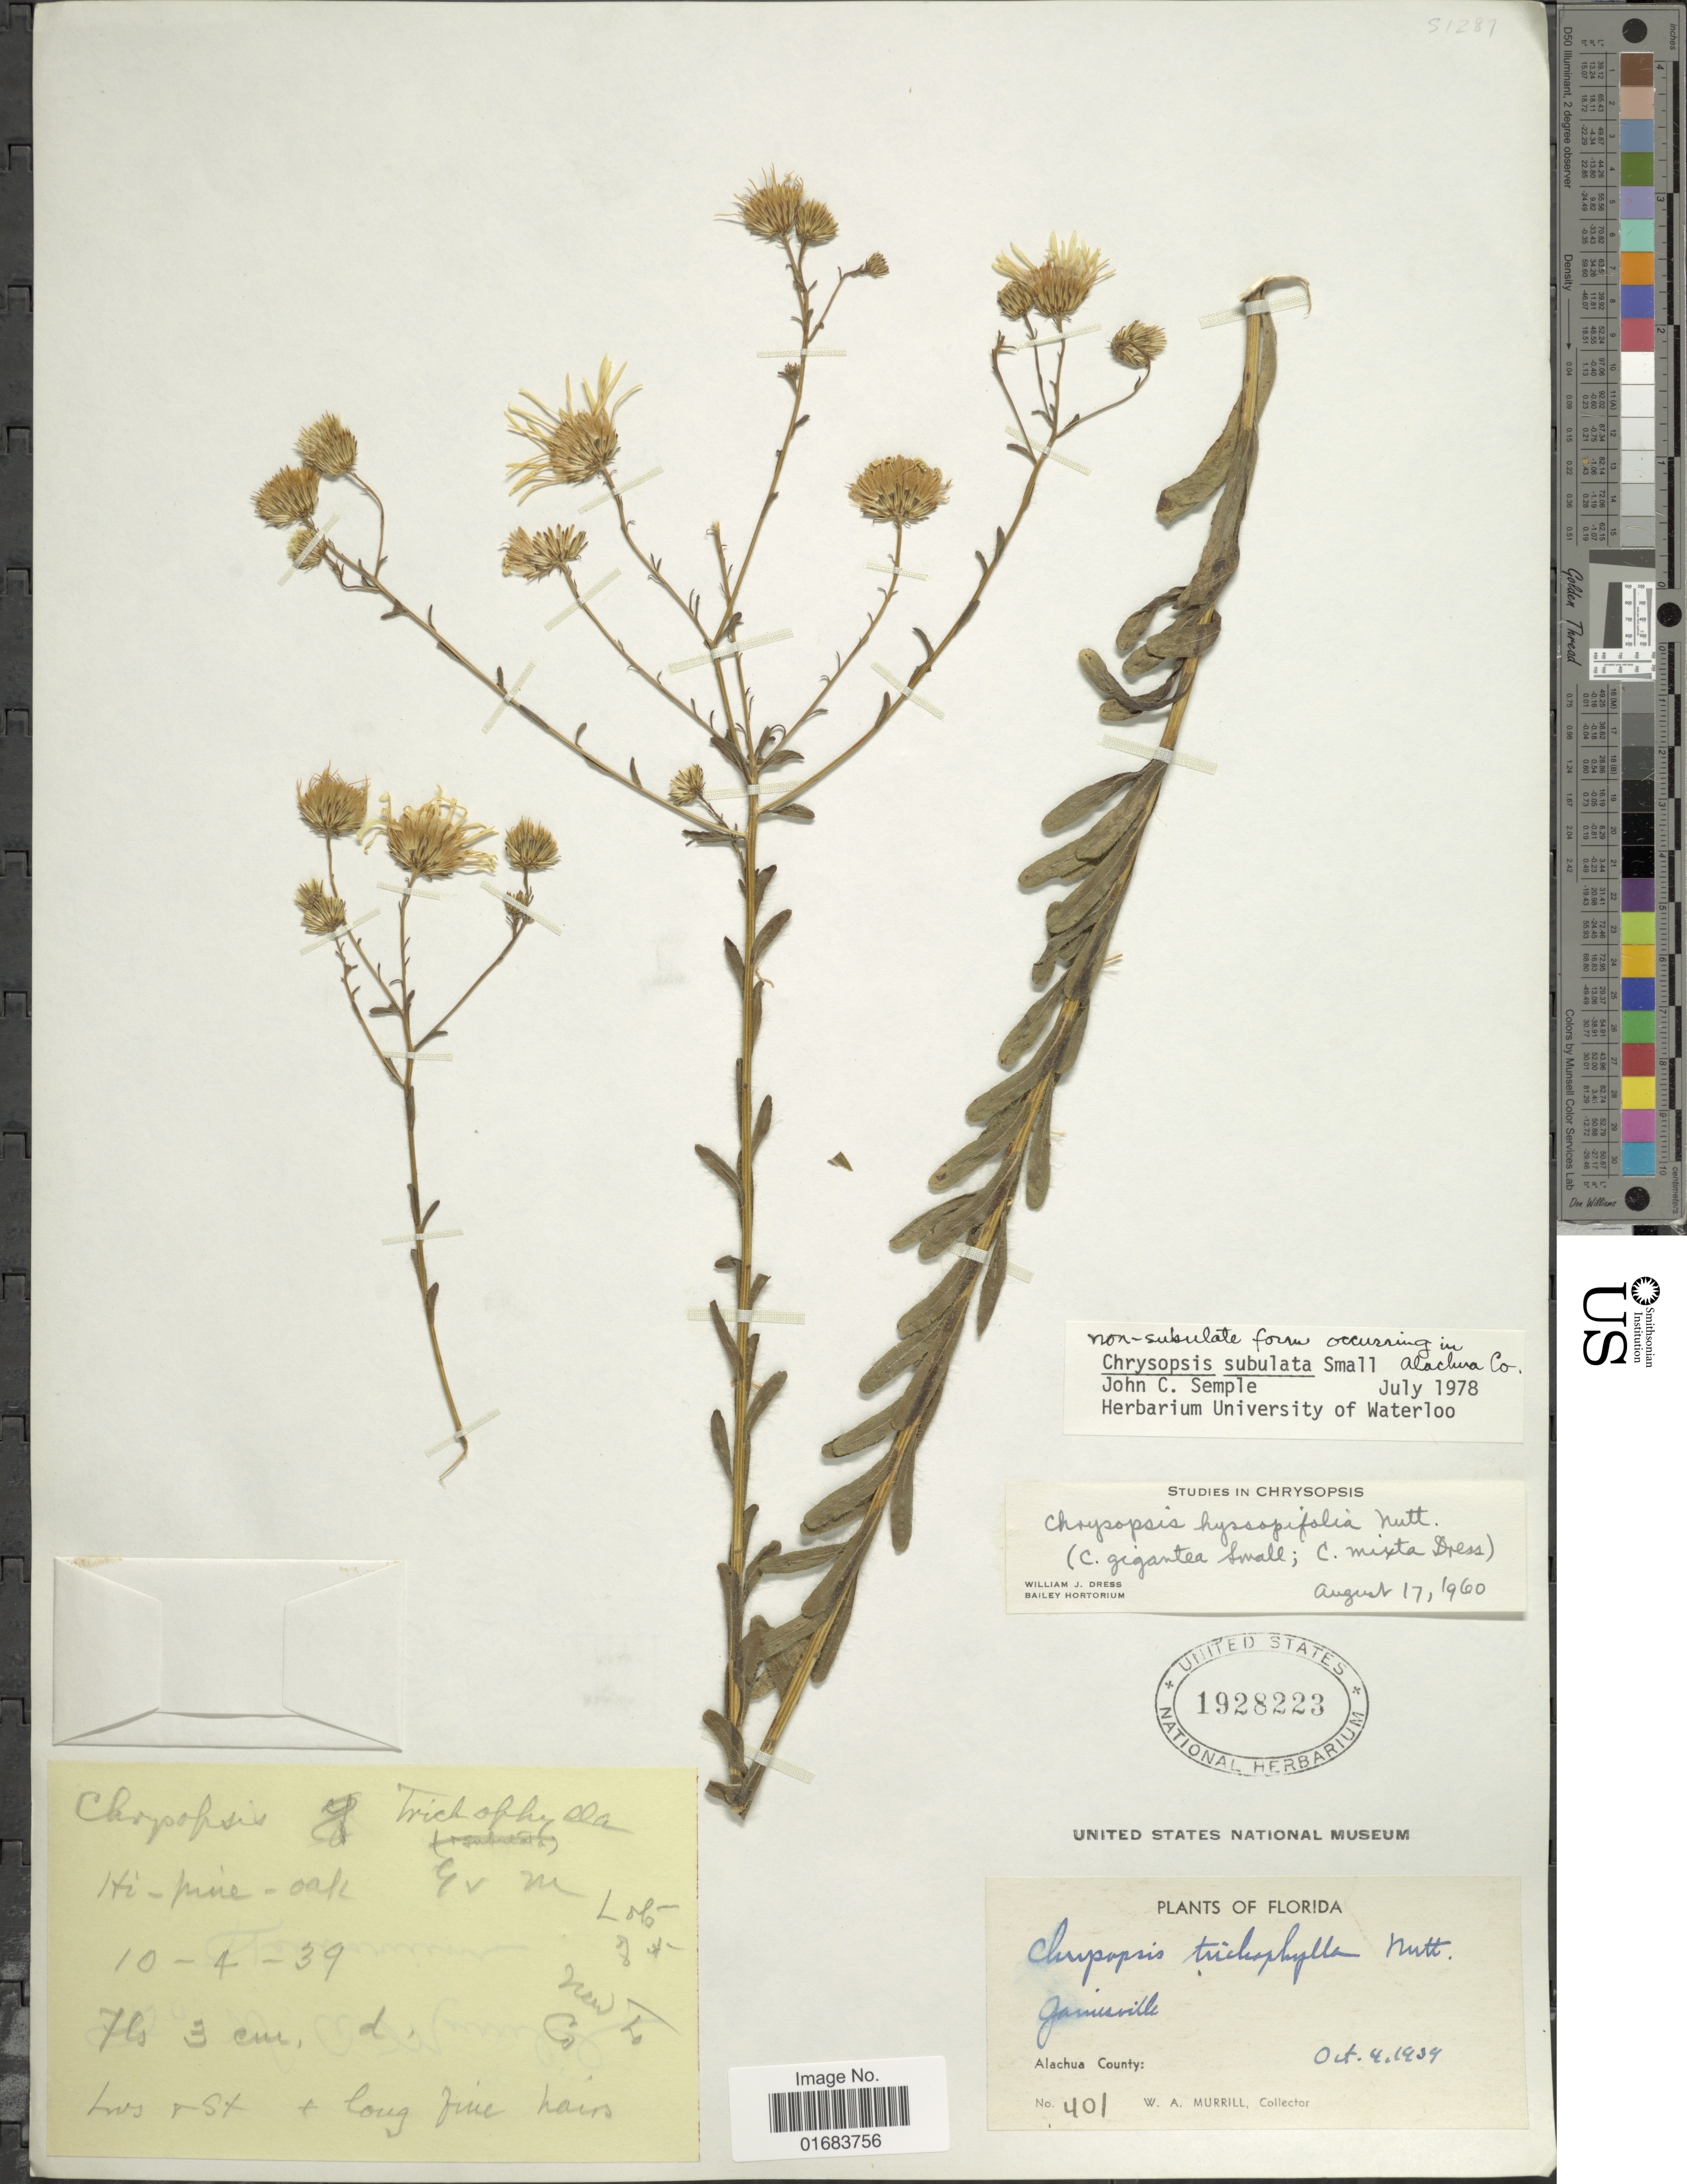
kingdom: Plantae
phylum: Tracheophyta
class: Magnoliopsida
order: Asterales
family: Asteraceae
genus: Chrysopsis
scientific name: Chrysopsis subulata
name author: Small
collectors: W. A. Murrill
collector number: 401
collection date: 1939-10-04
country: United States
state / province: Florida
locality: Alachua County, Gainesville.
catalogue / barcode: US 1928223